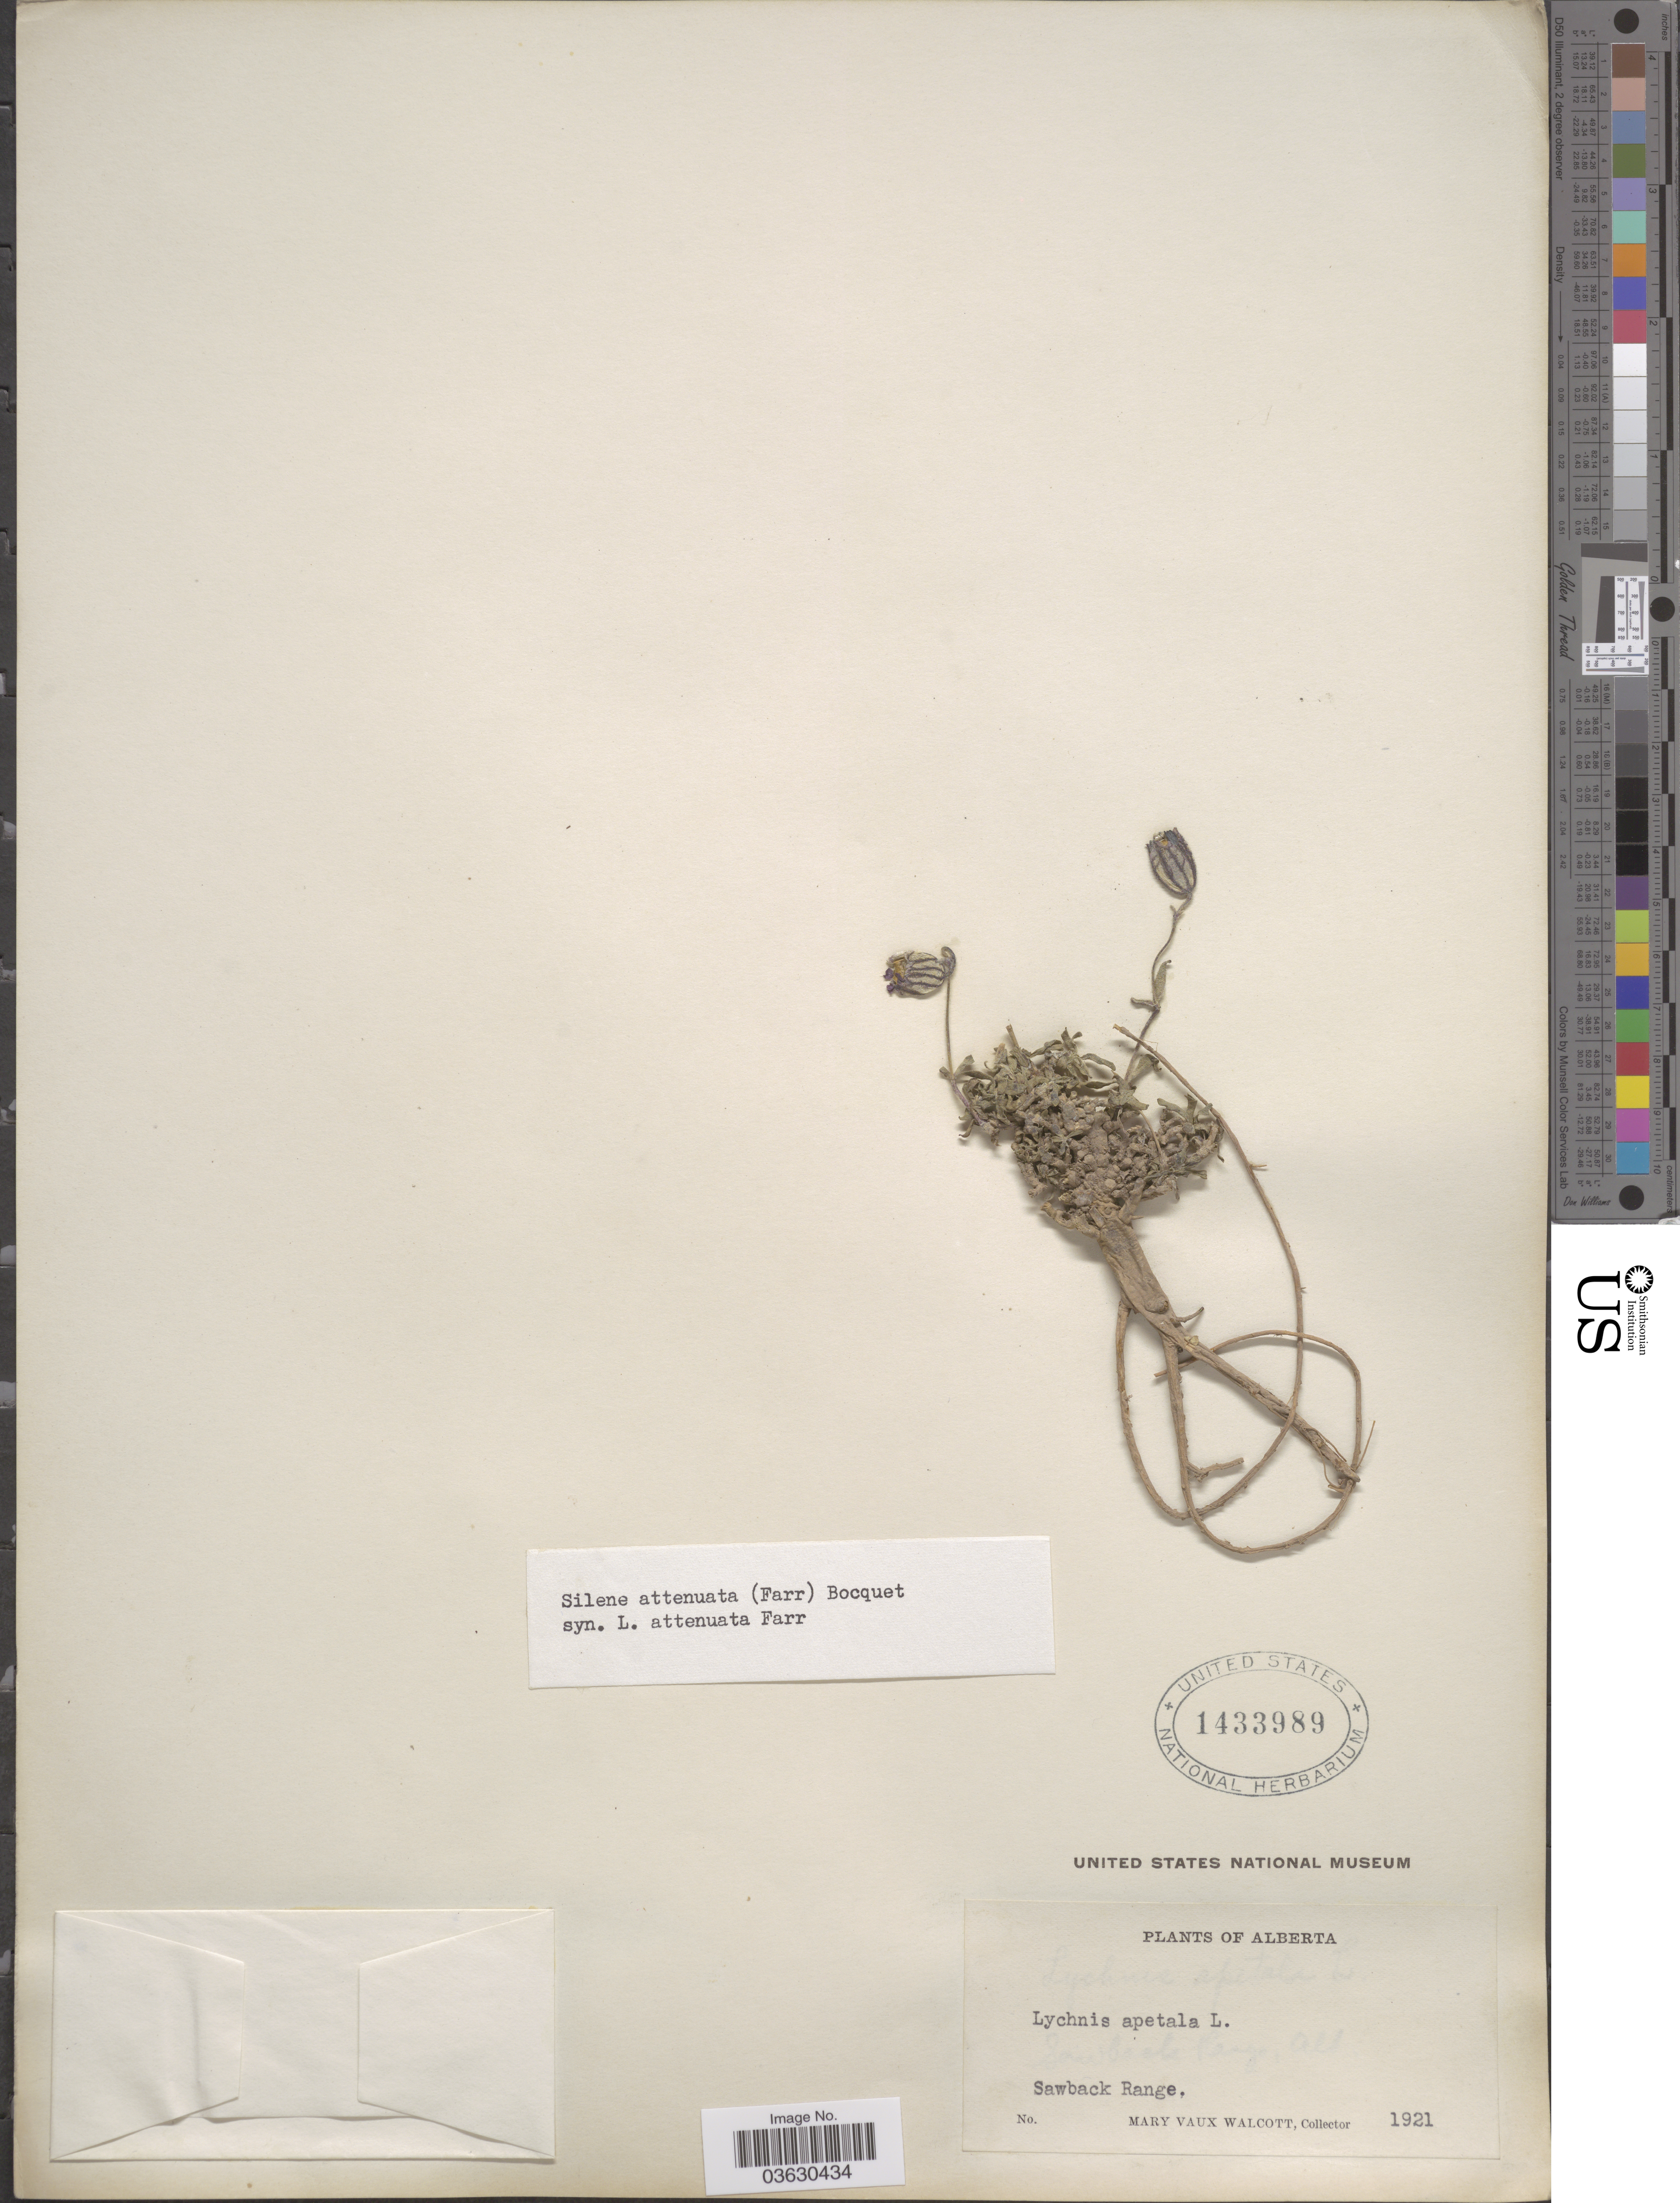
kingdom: Plantae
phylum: Tracheophyta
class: Magnoliopsida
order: Caryophyllales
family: Caryophyllaceae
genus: Silene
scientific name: Silene attenuata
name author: (Farr) Bocquet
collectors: M. Walcott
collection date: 1921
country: Canada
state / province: Alberta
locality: Sawback Range.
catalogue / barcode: US 1433989